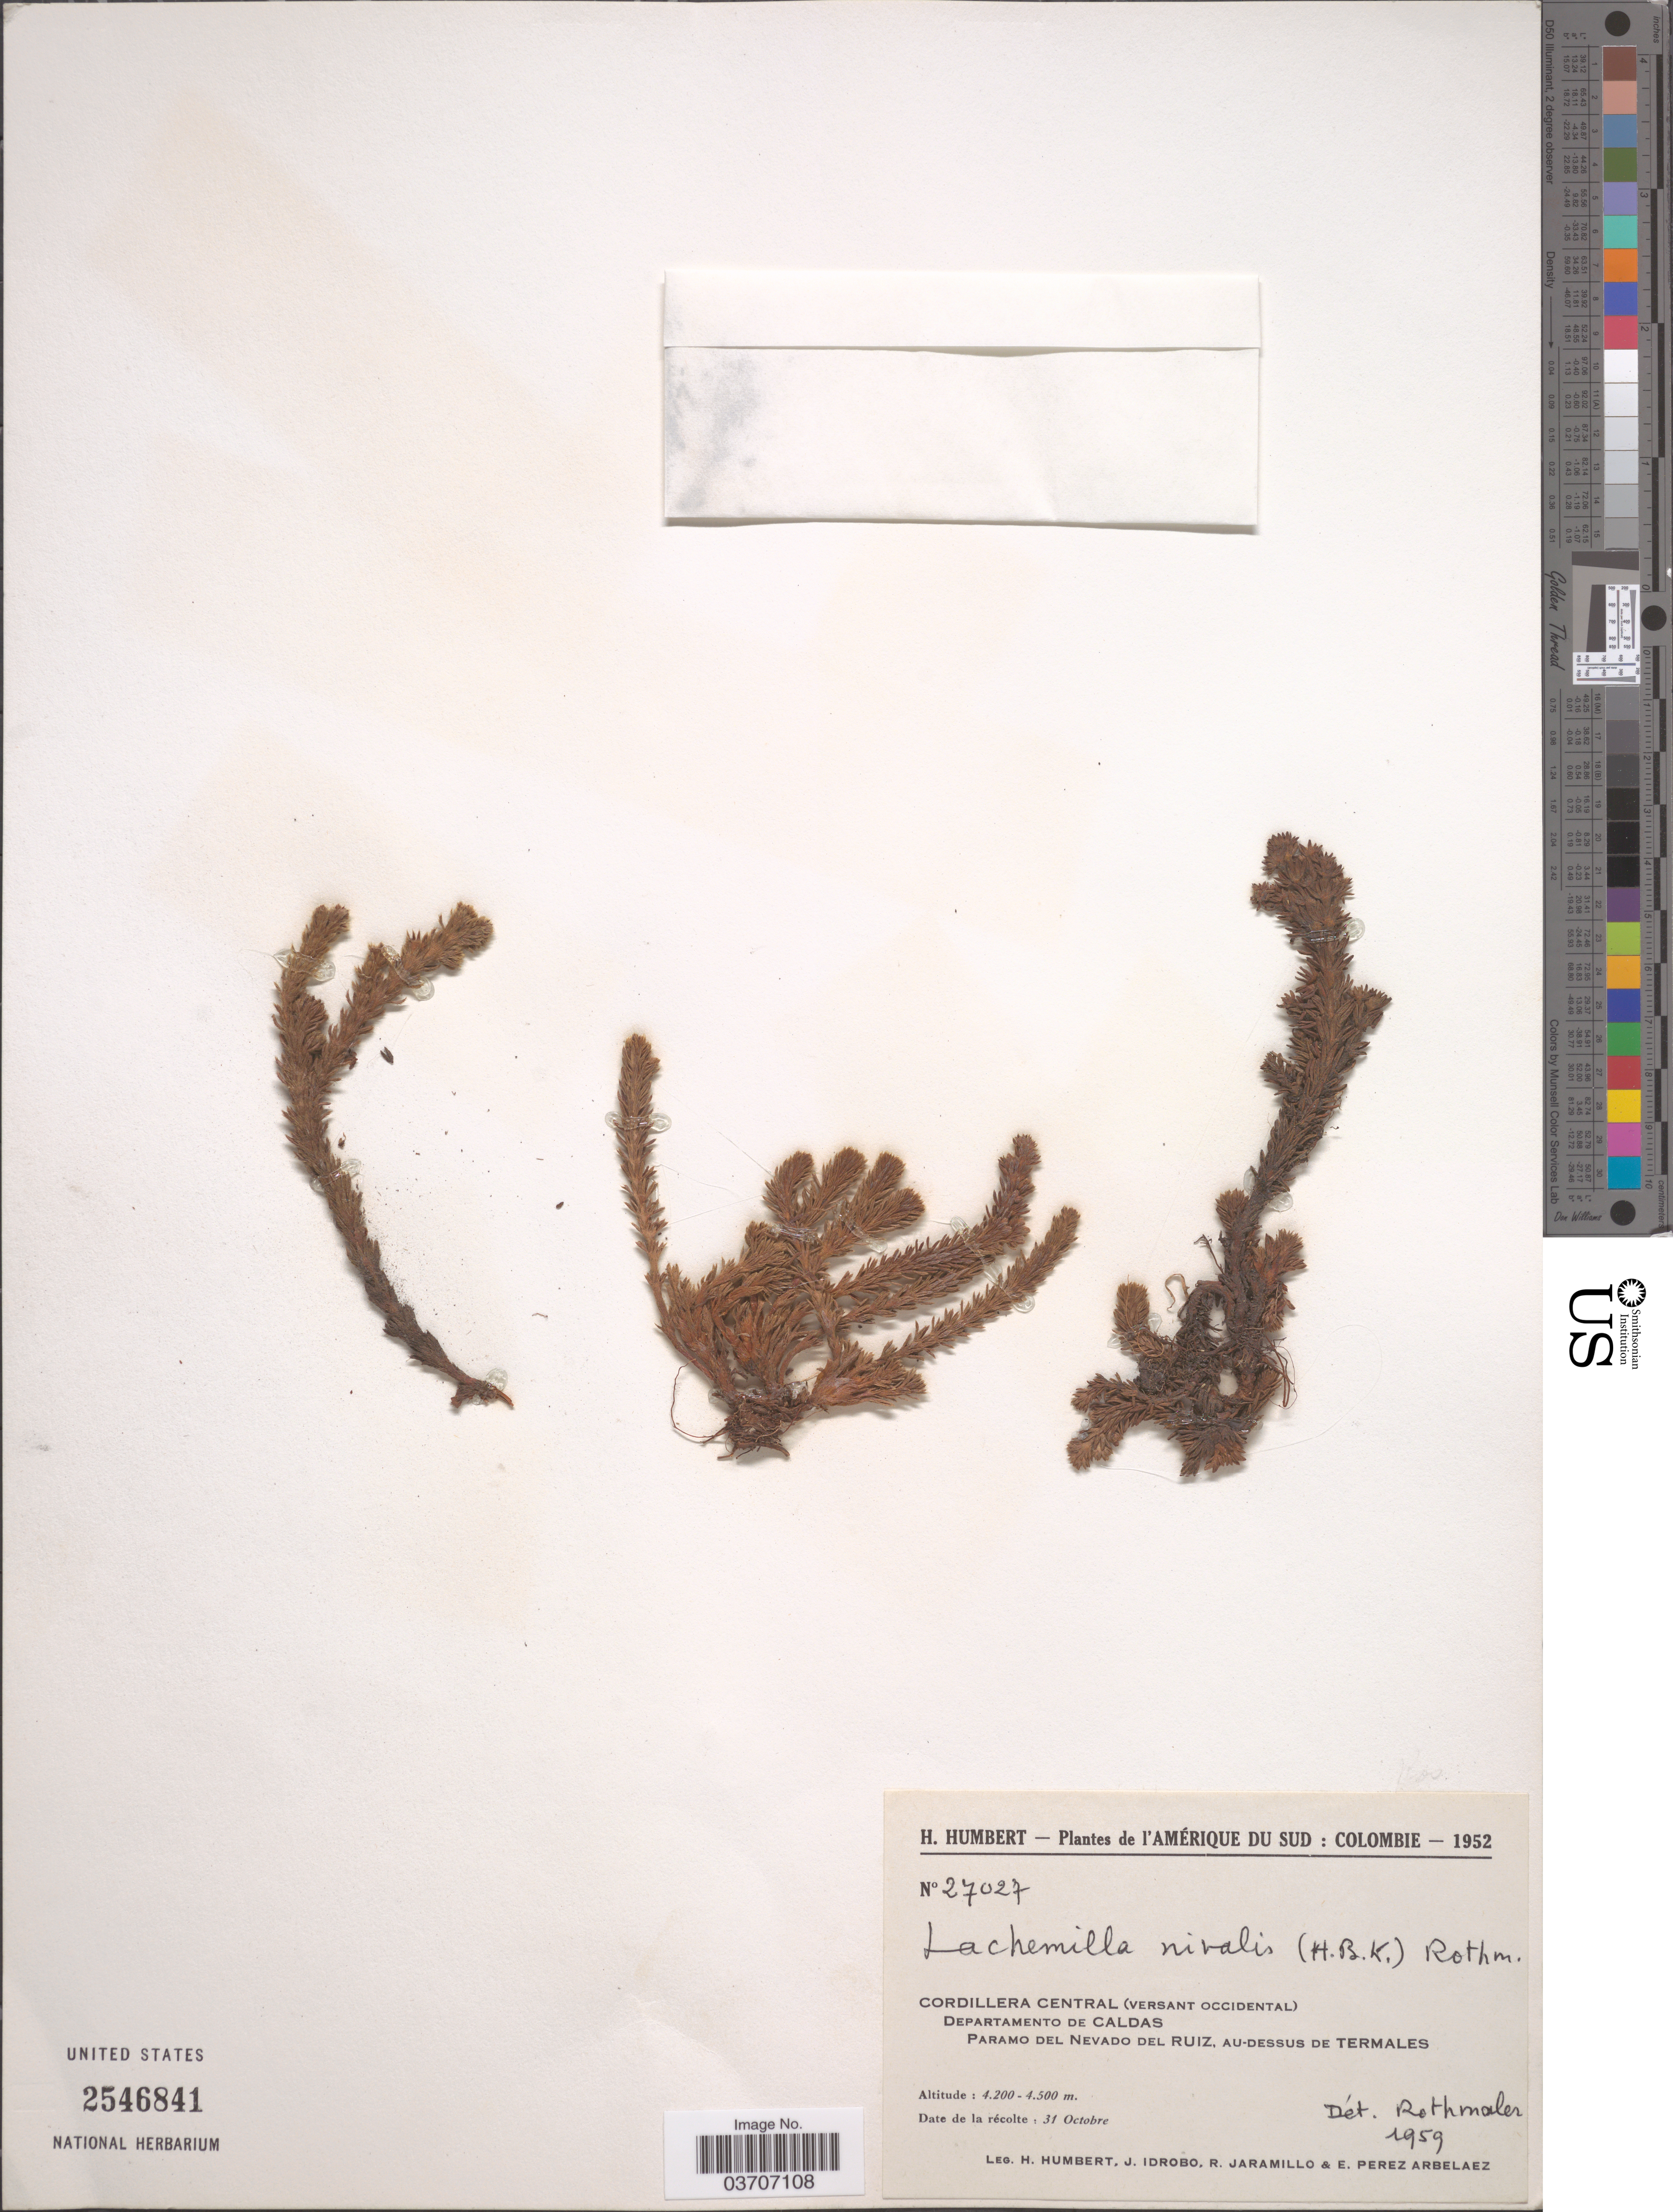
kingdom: Plantae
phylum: Tracheophyta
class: Magnoliopsida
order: Rosales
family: Rosaceae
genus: Lachemilla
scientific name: Lachemilla nivalis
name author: (Kunth) Rothm.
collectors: H. Humbert, J. M. Idrobo, R. Jaramillo & E. Pérez Arbeláez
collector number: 27027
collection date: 1952-10-31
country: Colombia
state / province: Caldas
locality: Amérique du Sud. Cordillera Central (Versant Occidental). Departamento de Caldas. Paramo del Nevado del Ruiz, au-dessus de Termales.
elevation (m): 4200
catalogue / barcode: US 2546841